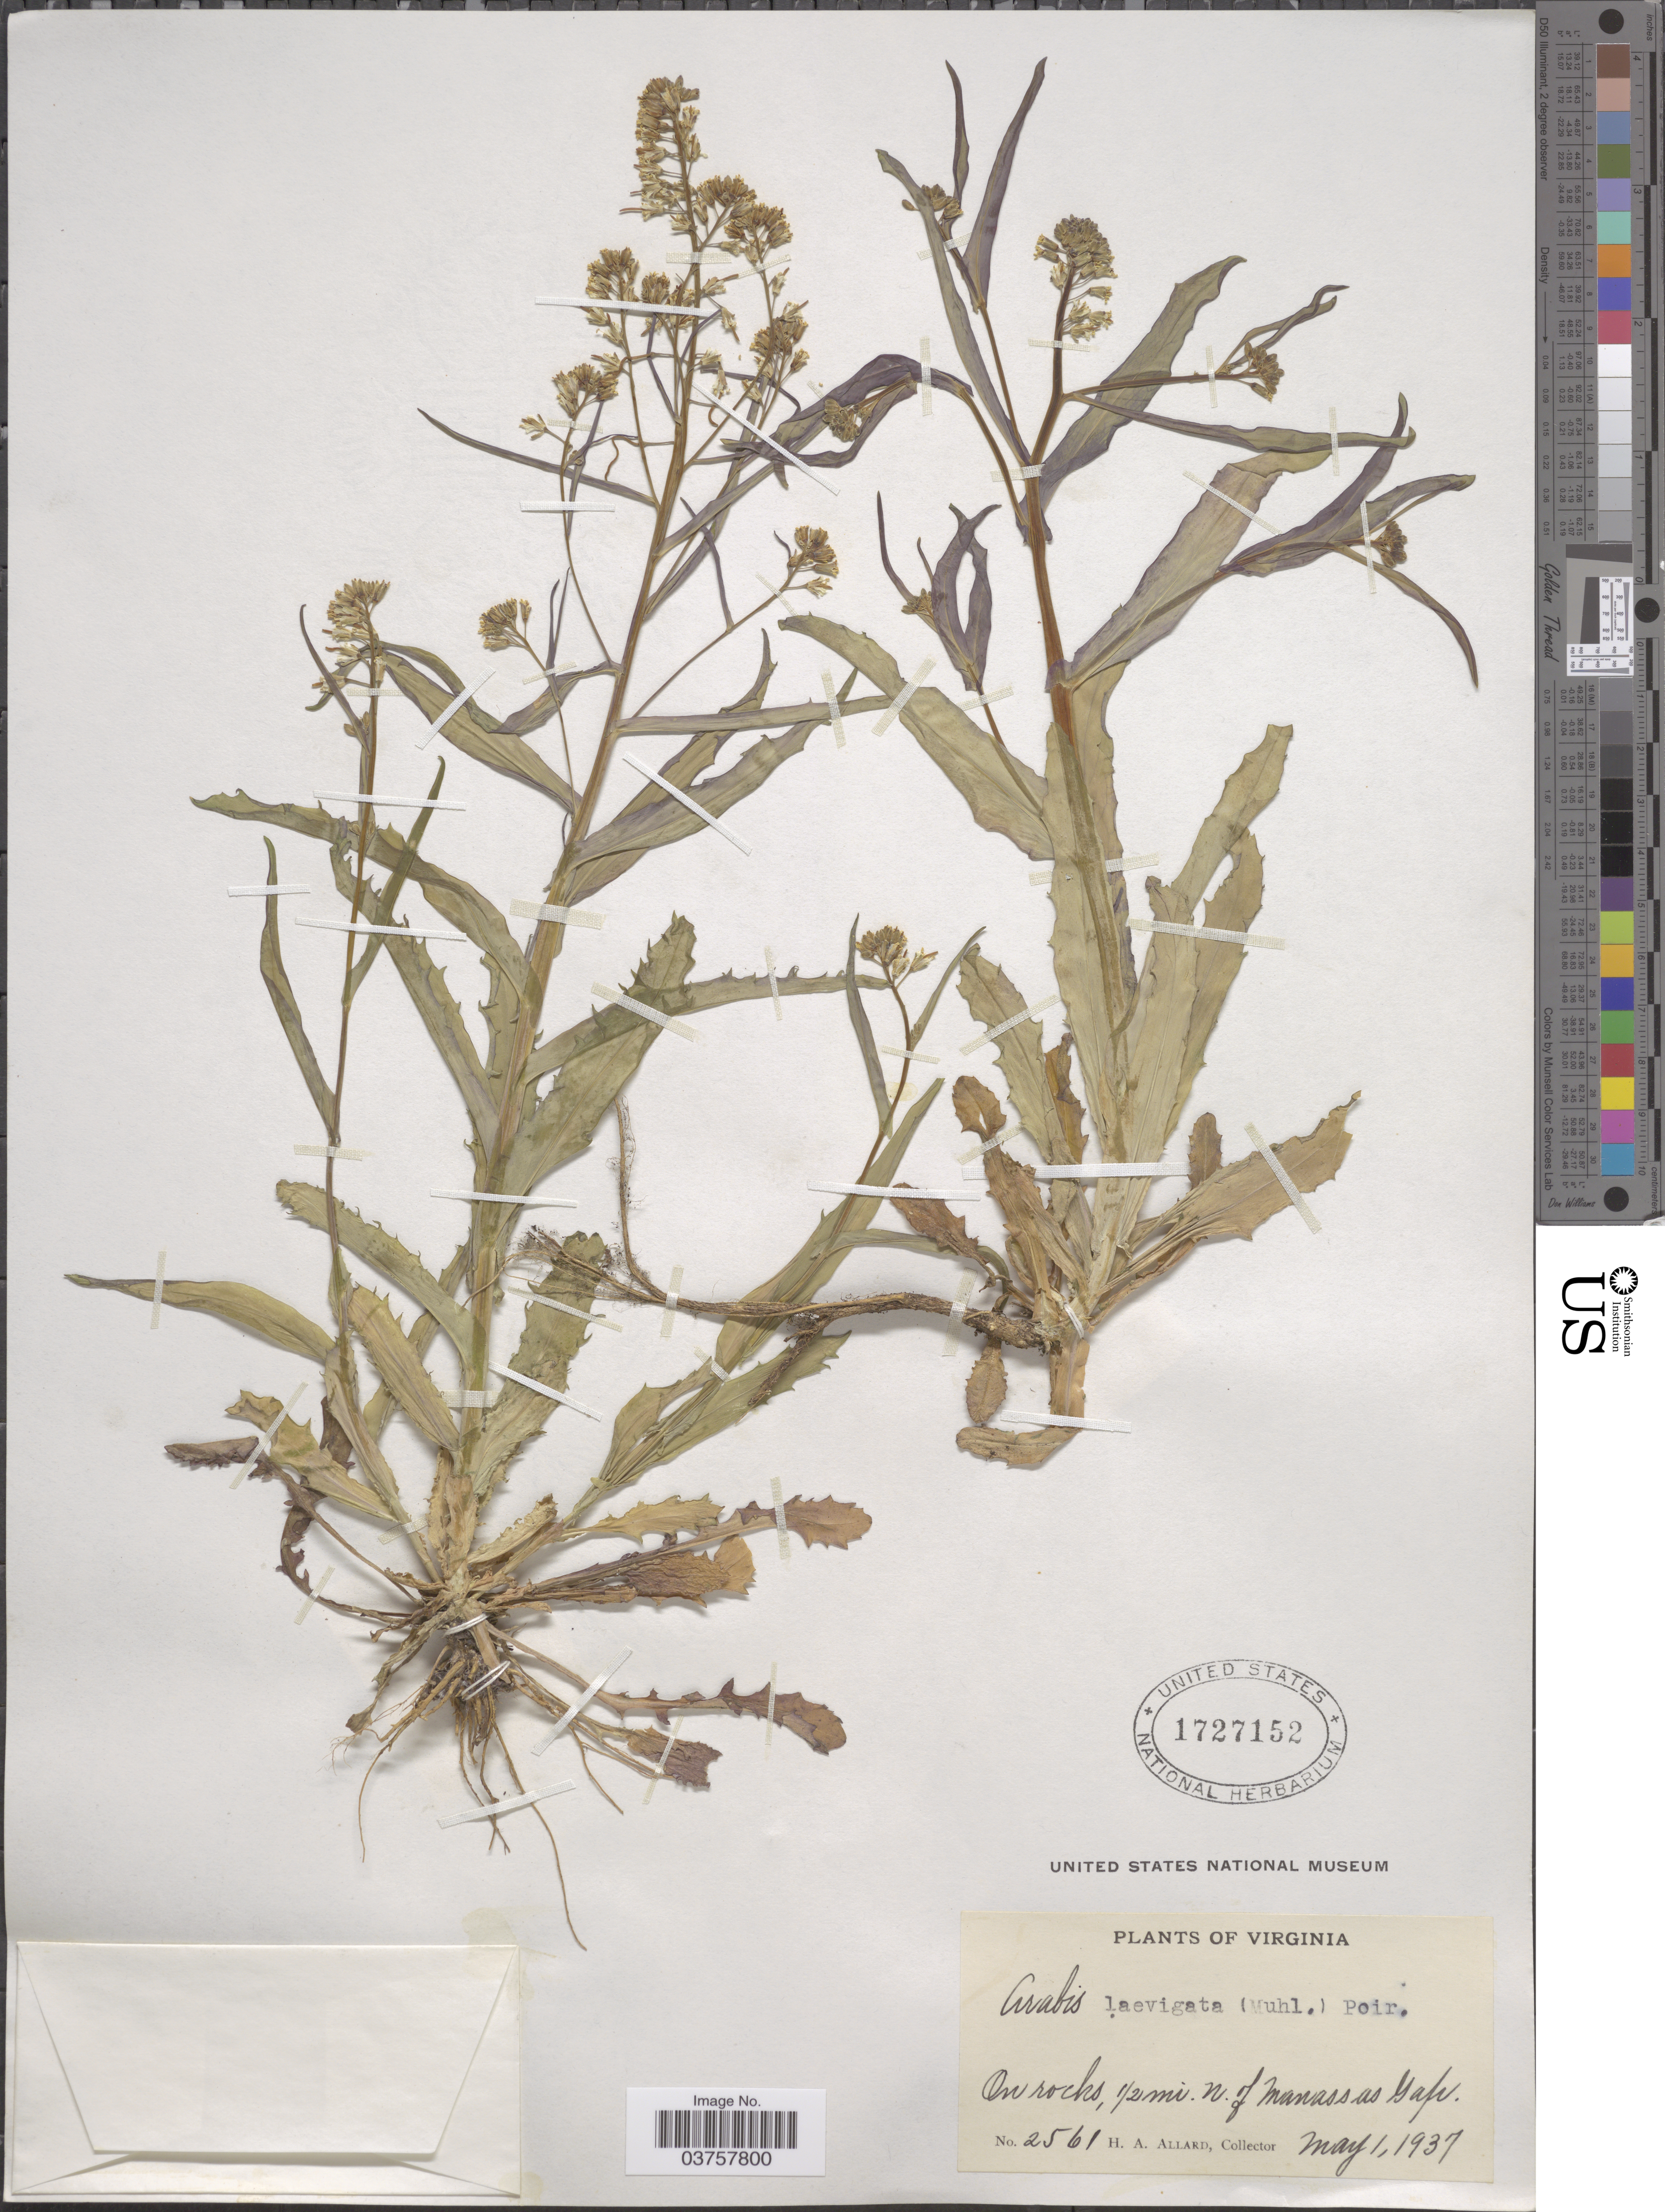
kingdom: Plantae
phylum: Tracheophyta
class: Magnoliopsida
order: Brassicales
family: Brassicaceae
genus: Arabis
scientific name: Arabis laevigata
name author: (Muhl. ex Willd.) Poir.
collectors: H. A. Allard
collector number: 2561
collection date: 1937-05-01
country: United States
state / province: Virginia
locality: On rocks, ½ mi. n. of Manassas Gap.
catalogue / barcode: US 1727152